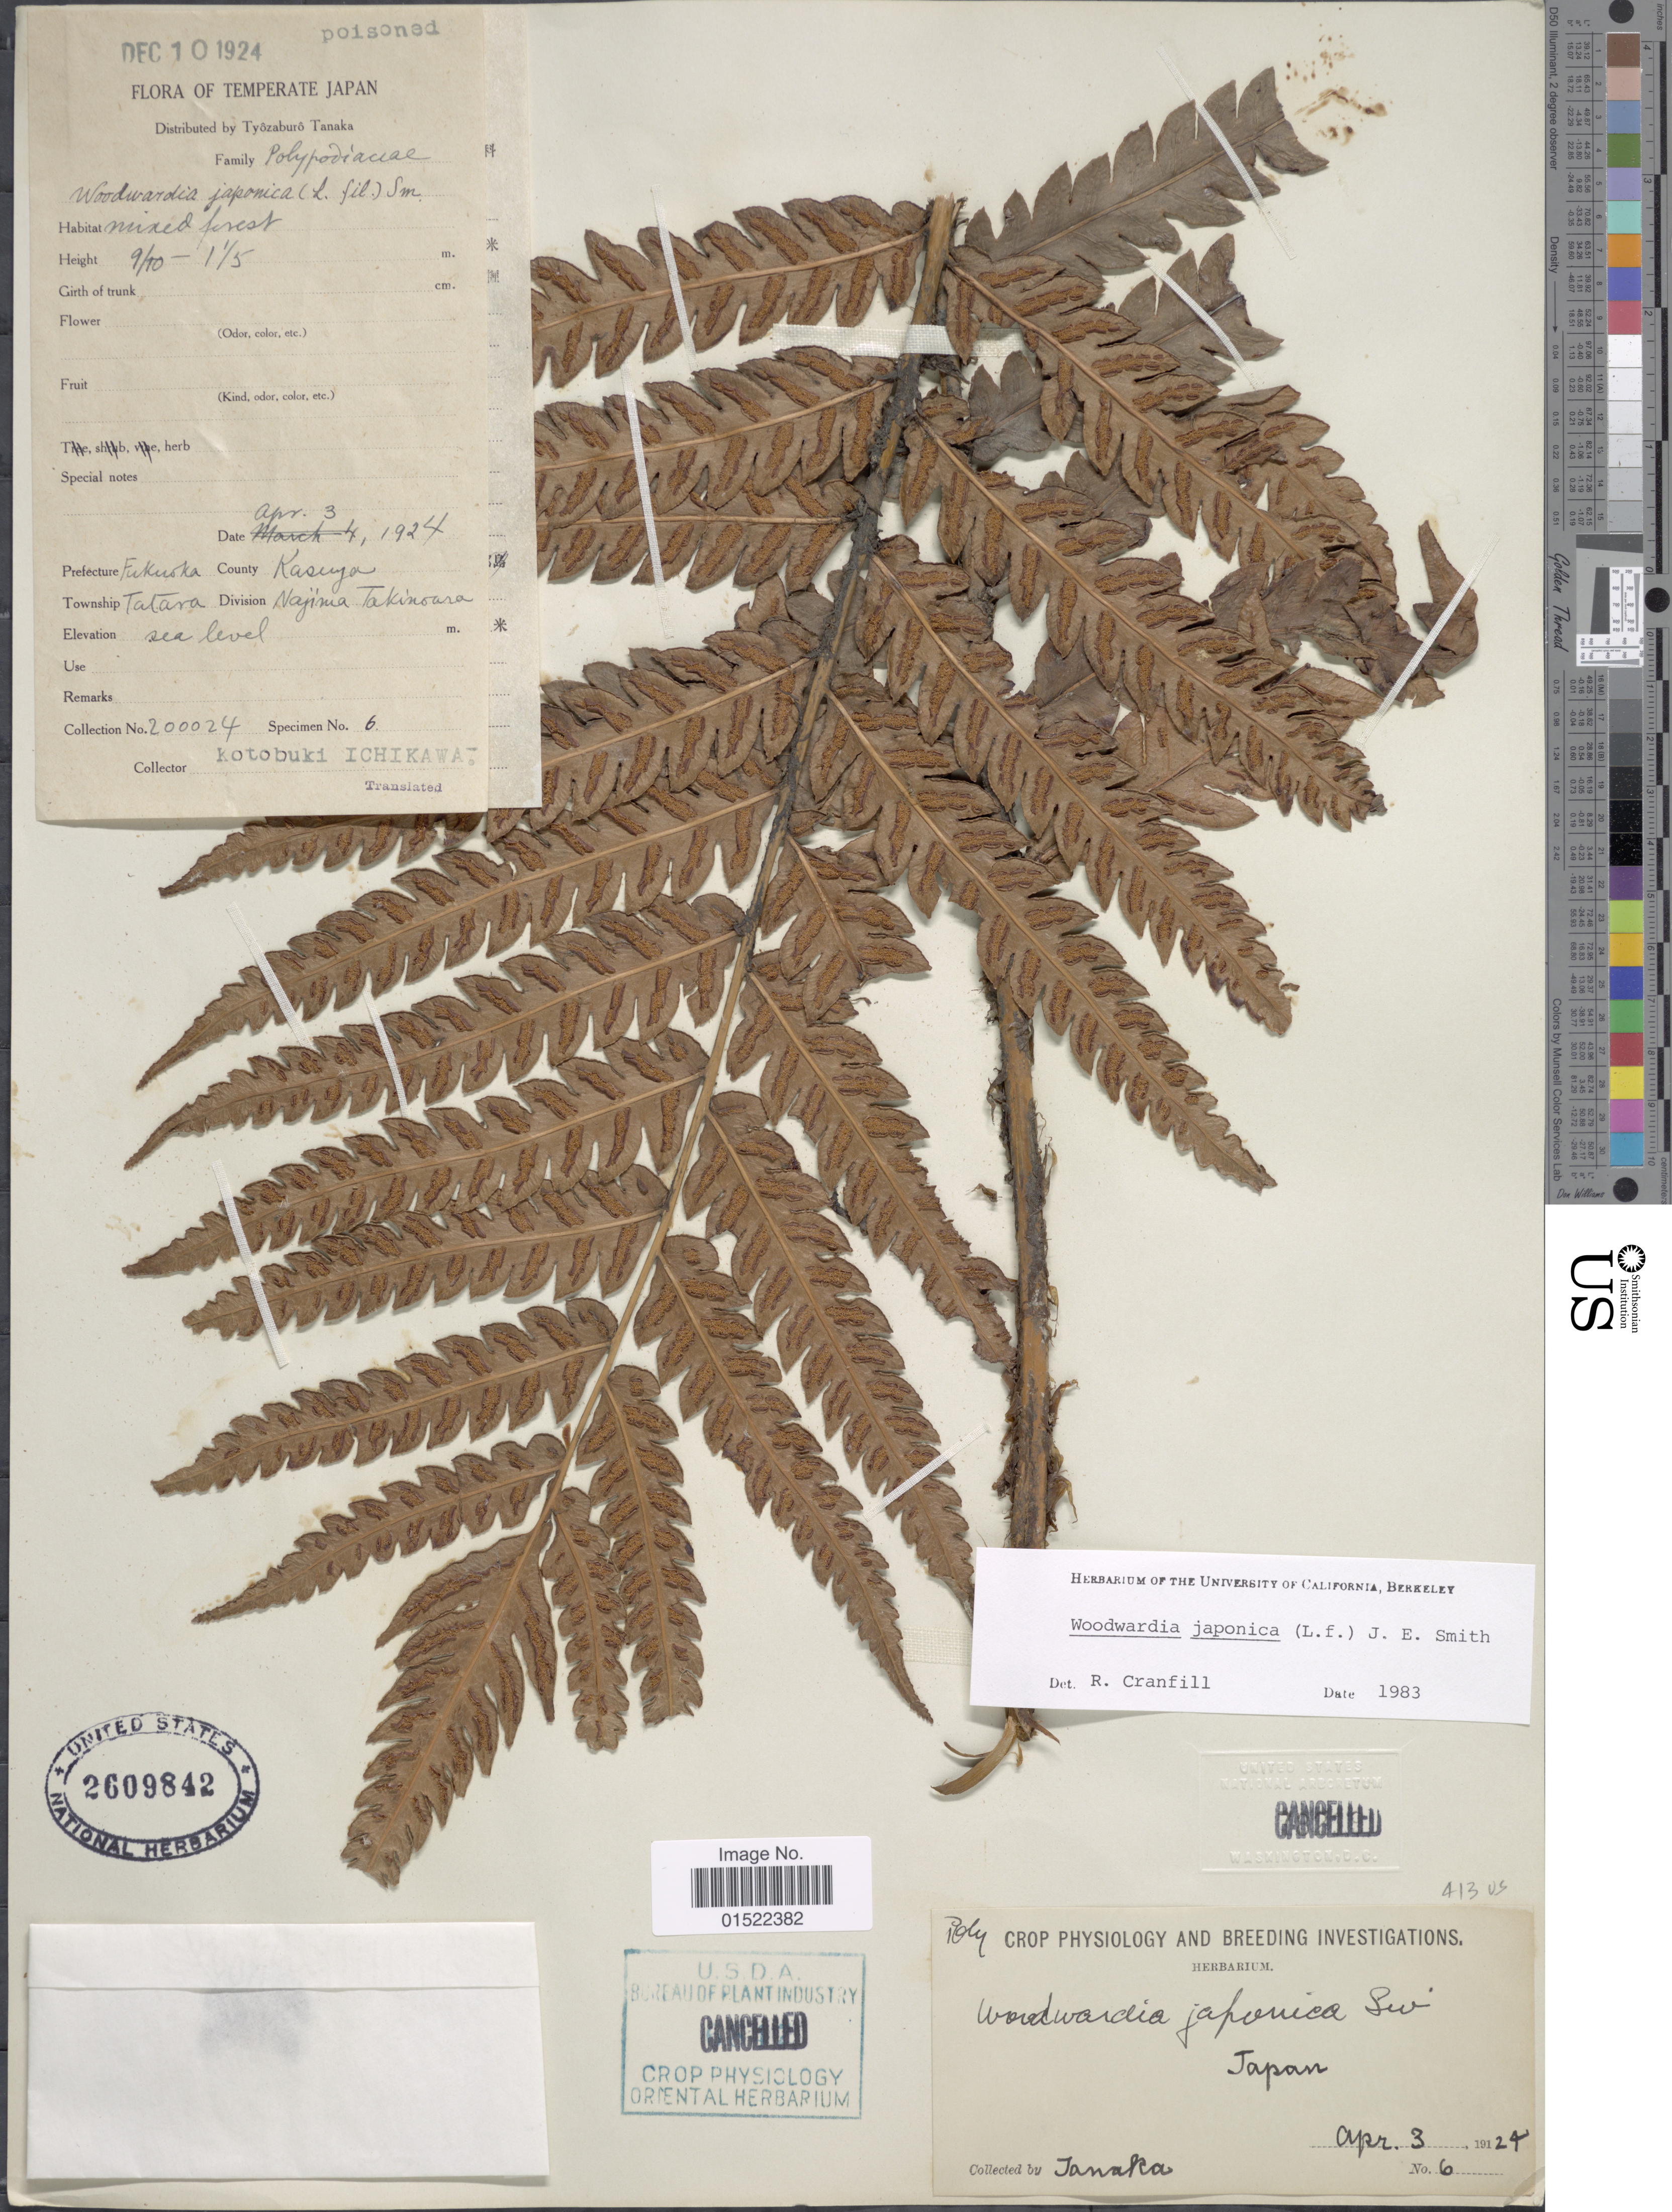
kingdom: Plantae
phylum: Tracheophyta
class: Polypodiopsida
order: Polypodiales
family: Blechnaceae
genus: Woodwardia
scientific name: Woodwardia japonica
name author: (L. f.) Sm.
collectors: K. Ichikawa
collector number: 200024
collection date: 1924-04-03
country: Japan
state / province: Hukuoka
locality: Prefecture Fukuoka, Temperate, County Kasuya, Township Tatara, Divison Najima Takinoura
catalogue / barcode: US 2609842